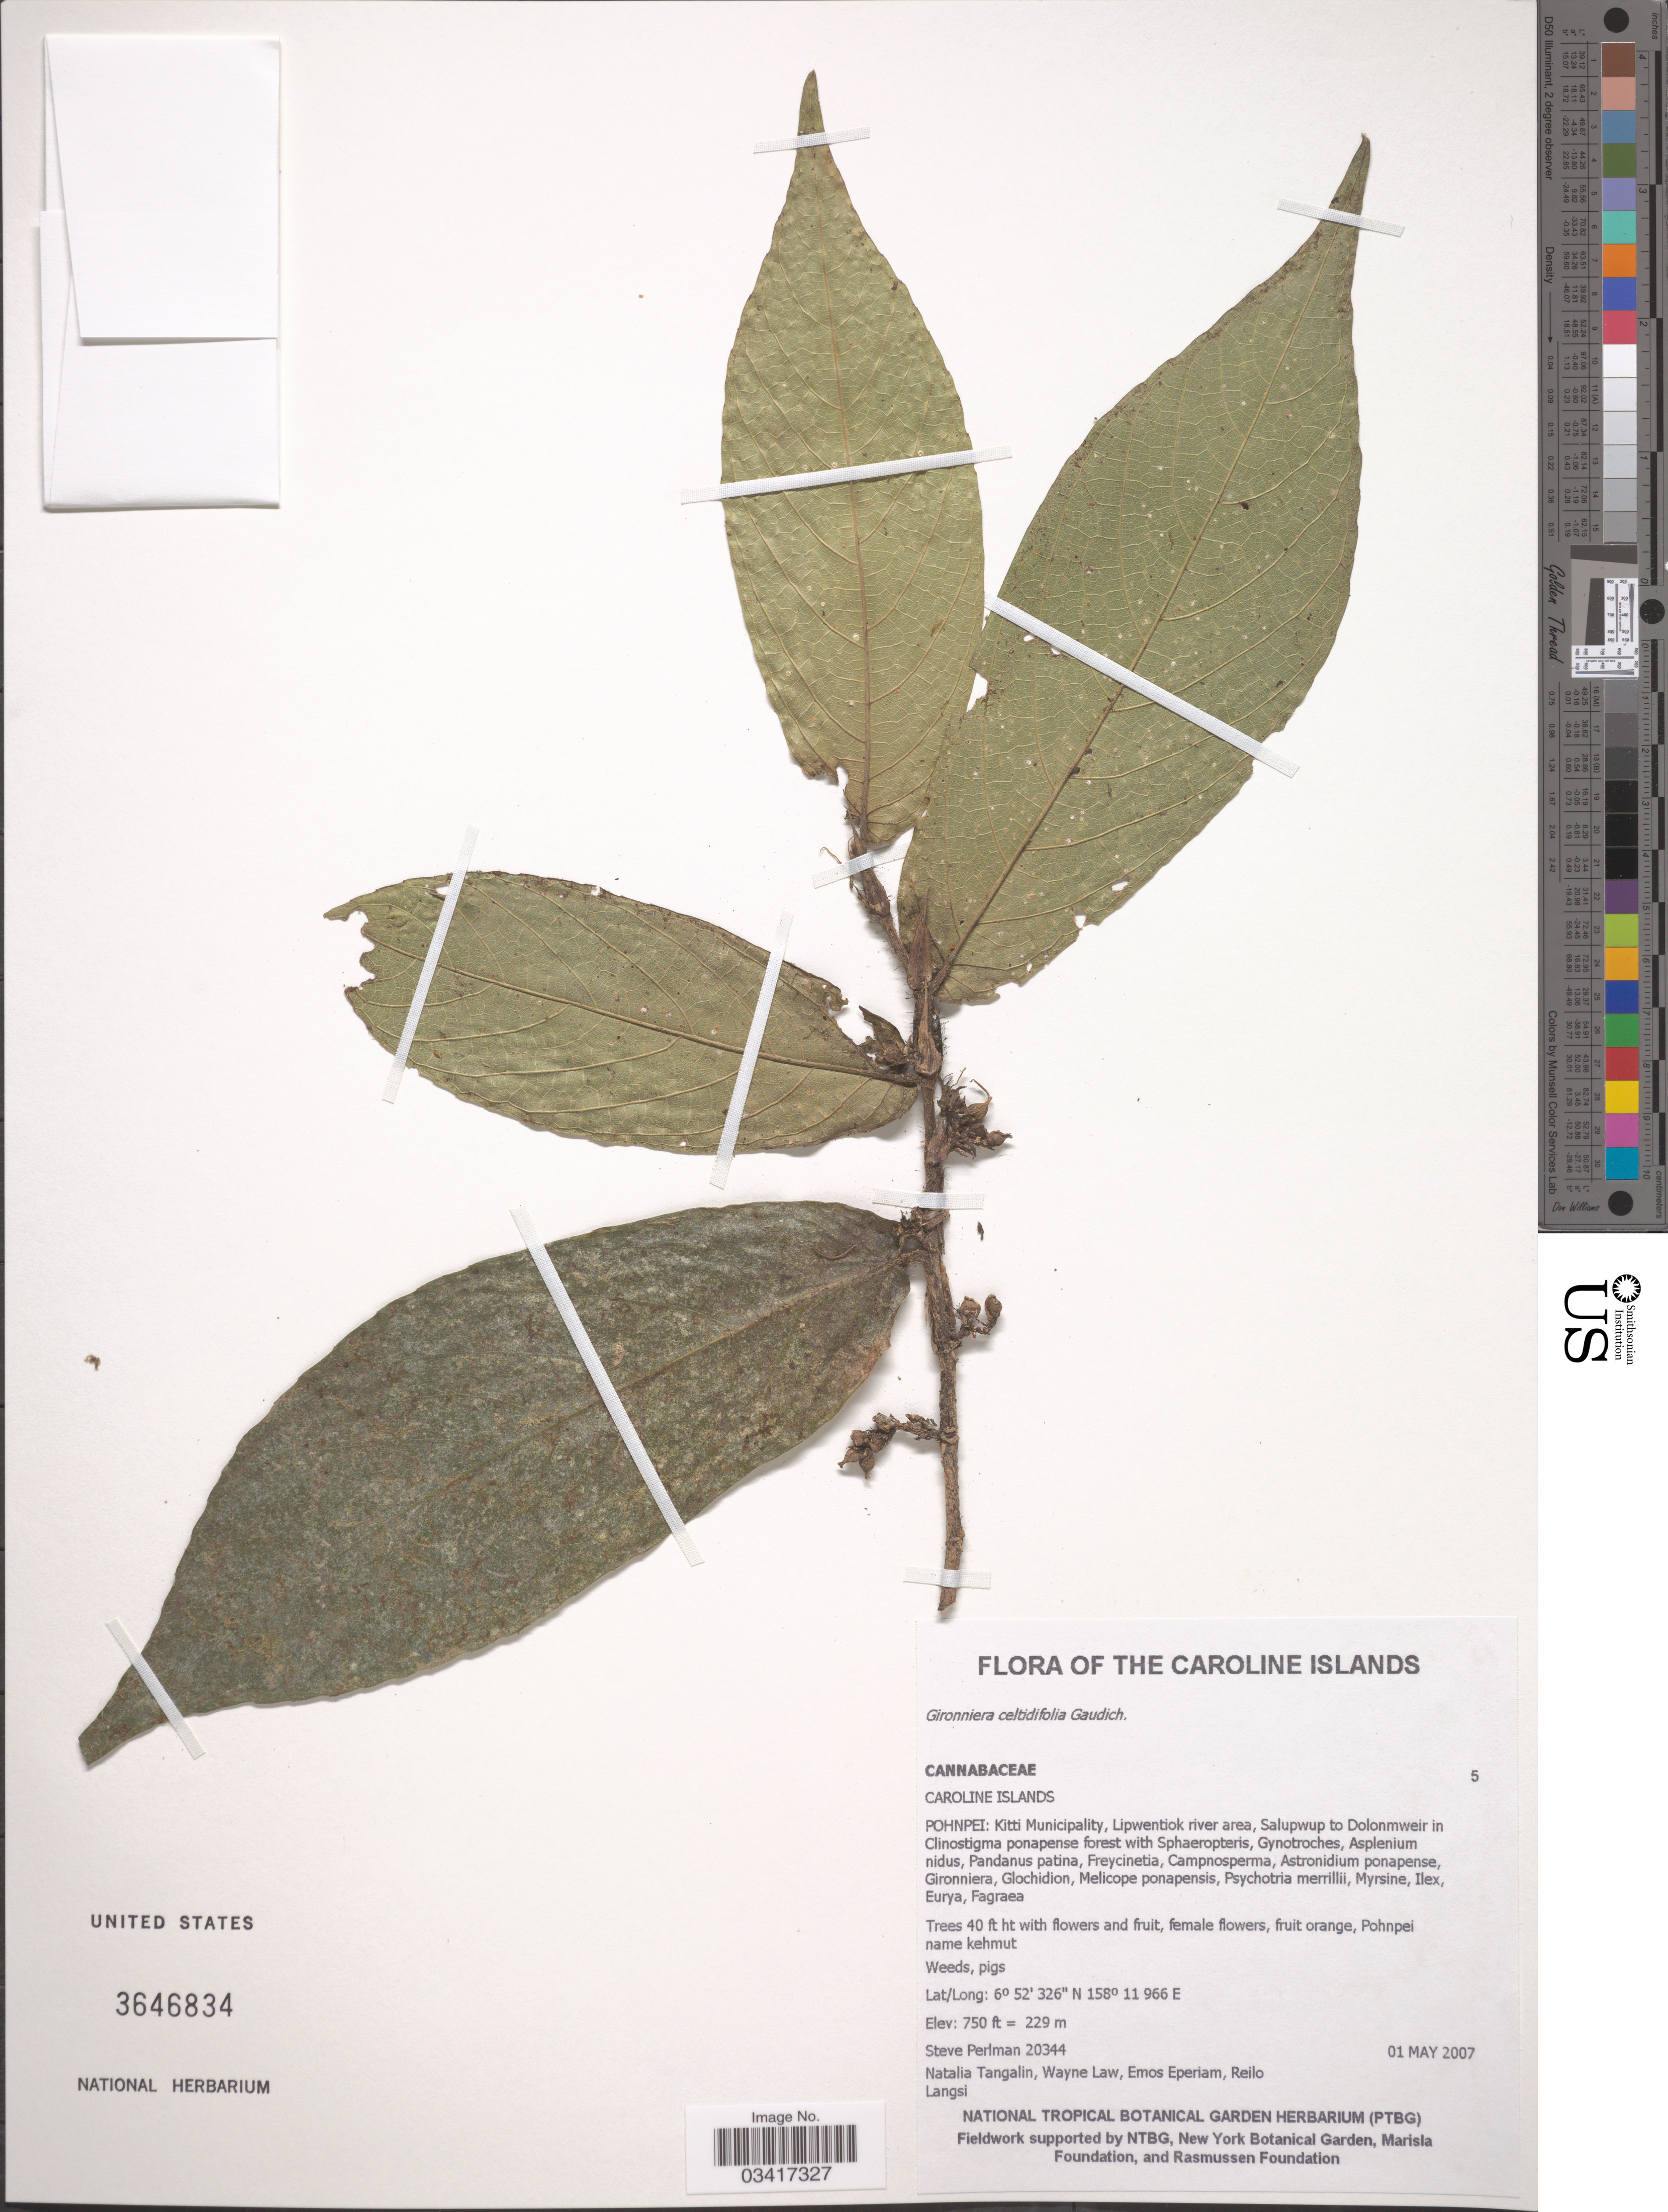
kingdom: Plantae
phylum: Tracheophyta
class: Magnoliopsida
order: Rosales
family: Cannabaceae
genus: Gironniera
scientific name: Gironniera celtidifolia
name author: Gaudich.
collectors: S. Perlman, N. Tangalin, W. Law, E. Eperiam & R. Langsi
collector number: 20344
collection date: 2007-05-01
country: Micronesia, Federated States of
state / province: Pohnpei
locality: The Caroline Islands. Kitti Municipality, Lipwentiok river area, Salupwup to Dolonmweir.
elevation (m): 229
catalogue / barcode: US 3646834